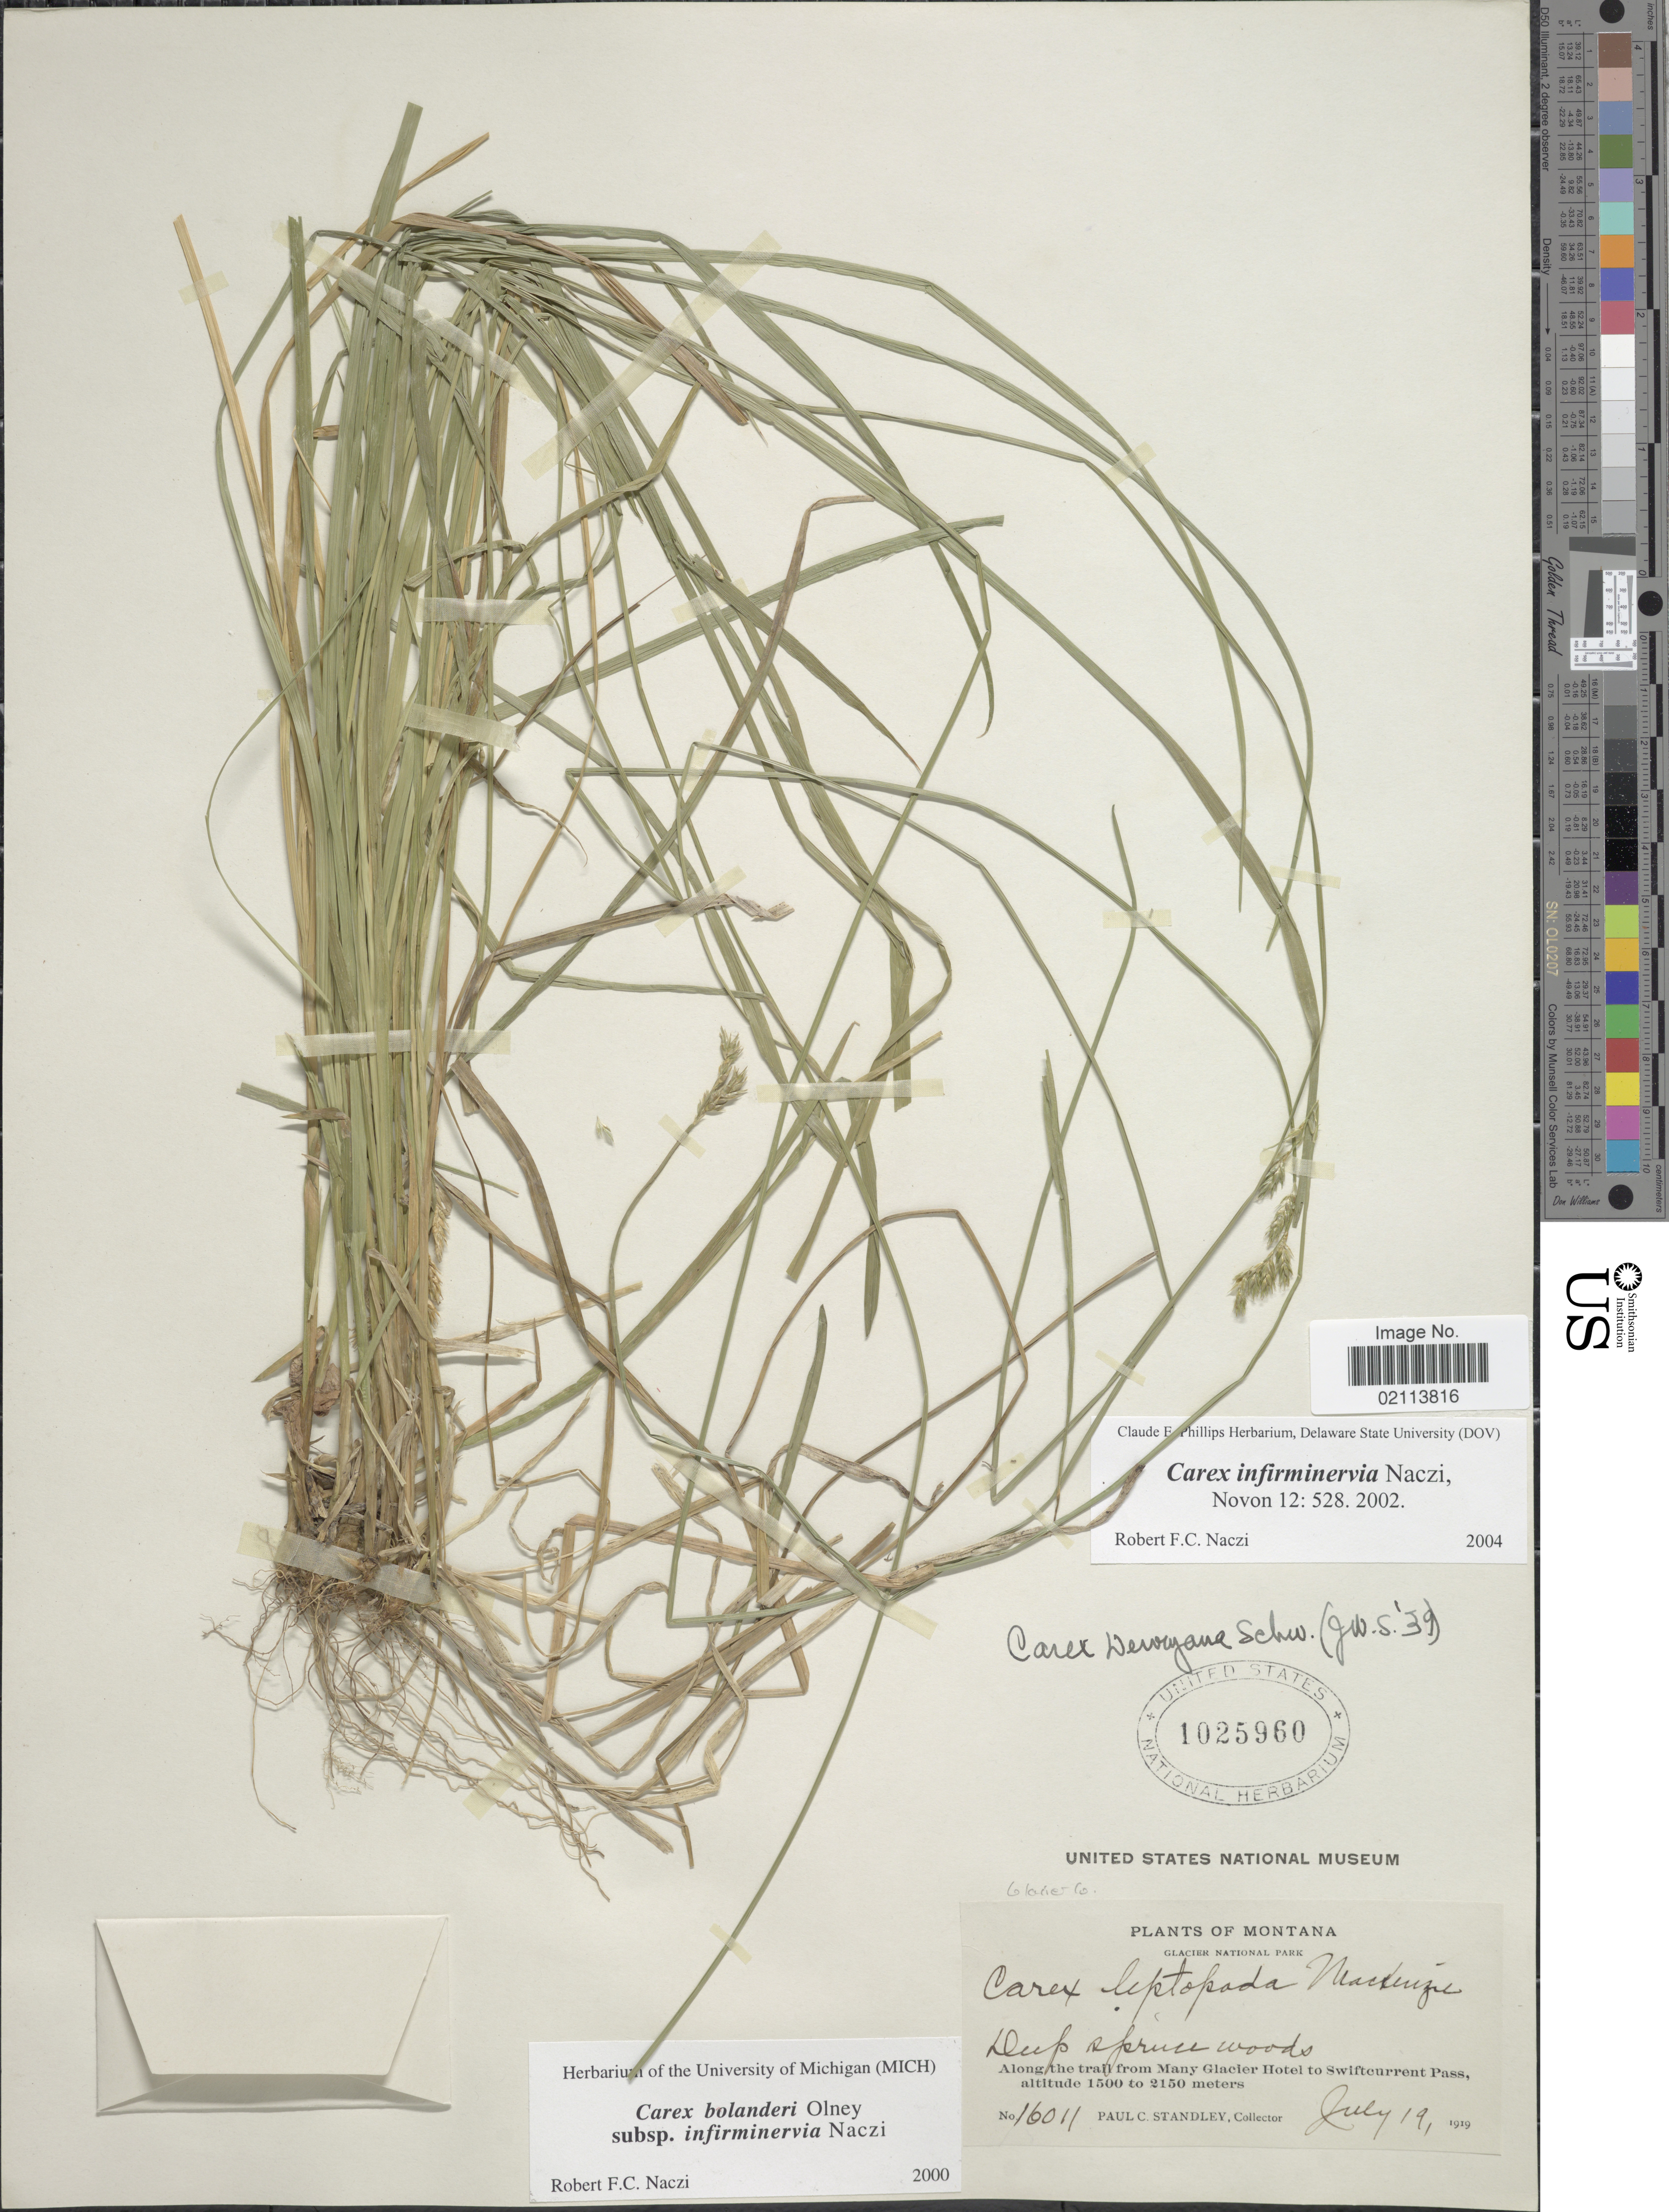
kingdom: Plantae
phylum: Tracheophyta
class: Liliopsida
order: Poales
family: Cyperaceae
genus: Carex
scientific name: Carex infirminervia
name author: Naczi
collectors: P. C. Standley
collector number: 16011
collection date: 1919-07-19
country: United States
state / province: Montana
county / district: Glacier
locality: Glacier National Park, along the trail from Many Glacier Hotel to Swiftcurrent Pass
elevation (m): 1500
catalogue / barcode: US 1025960